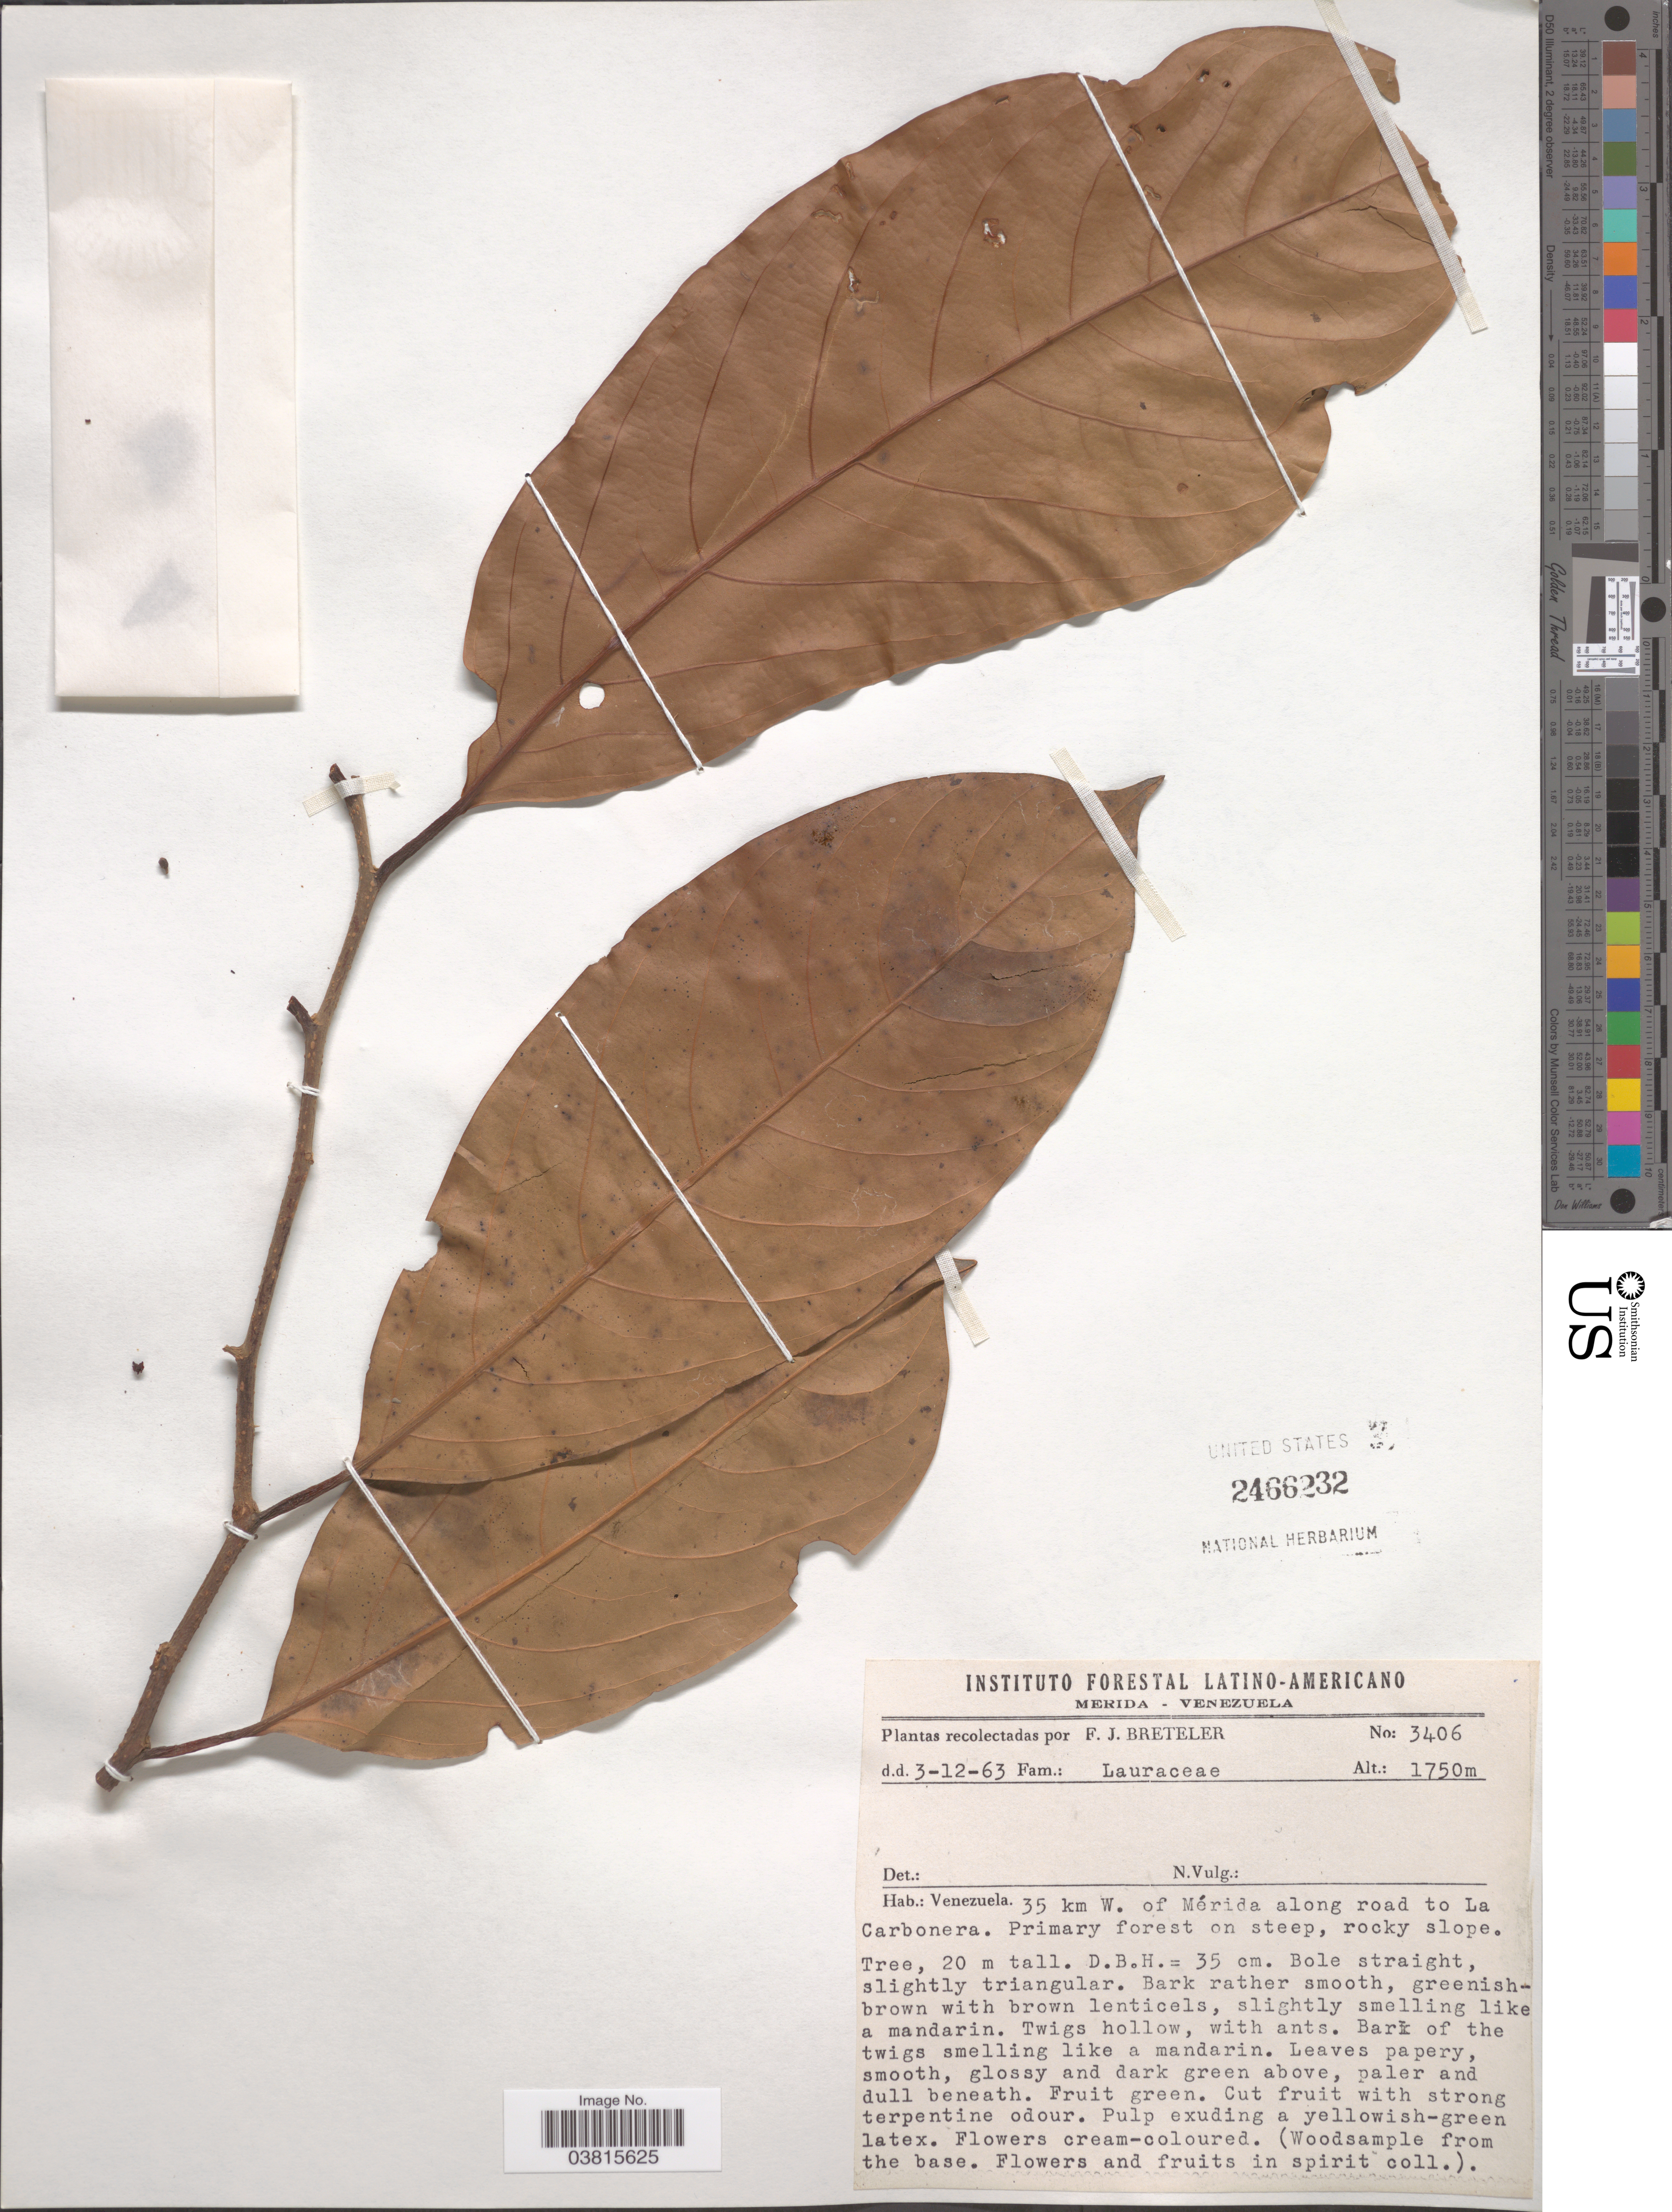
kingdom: Plantae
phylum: Tracheophyta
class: Magnoliopsida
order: Laurales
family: Lauraceae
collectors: F. J. Breteler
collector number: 3406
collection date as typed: Transcribed d/m/y: 3/12/63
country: Venezuela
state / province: Merida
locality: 35 km W. of Mérida along road to La Carbonera.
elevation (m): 1750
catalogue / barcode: US 2466232